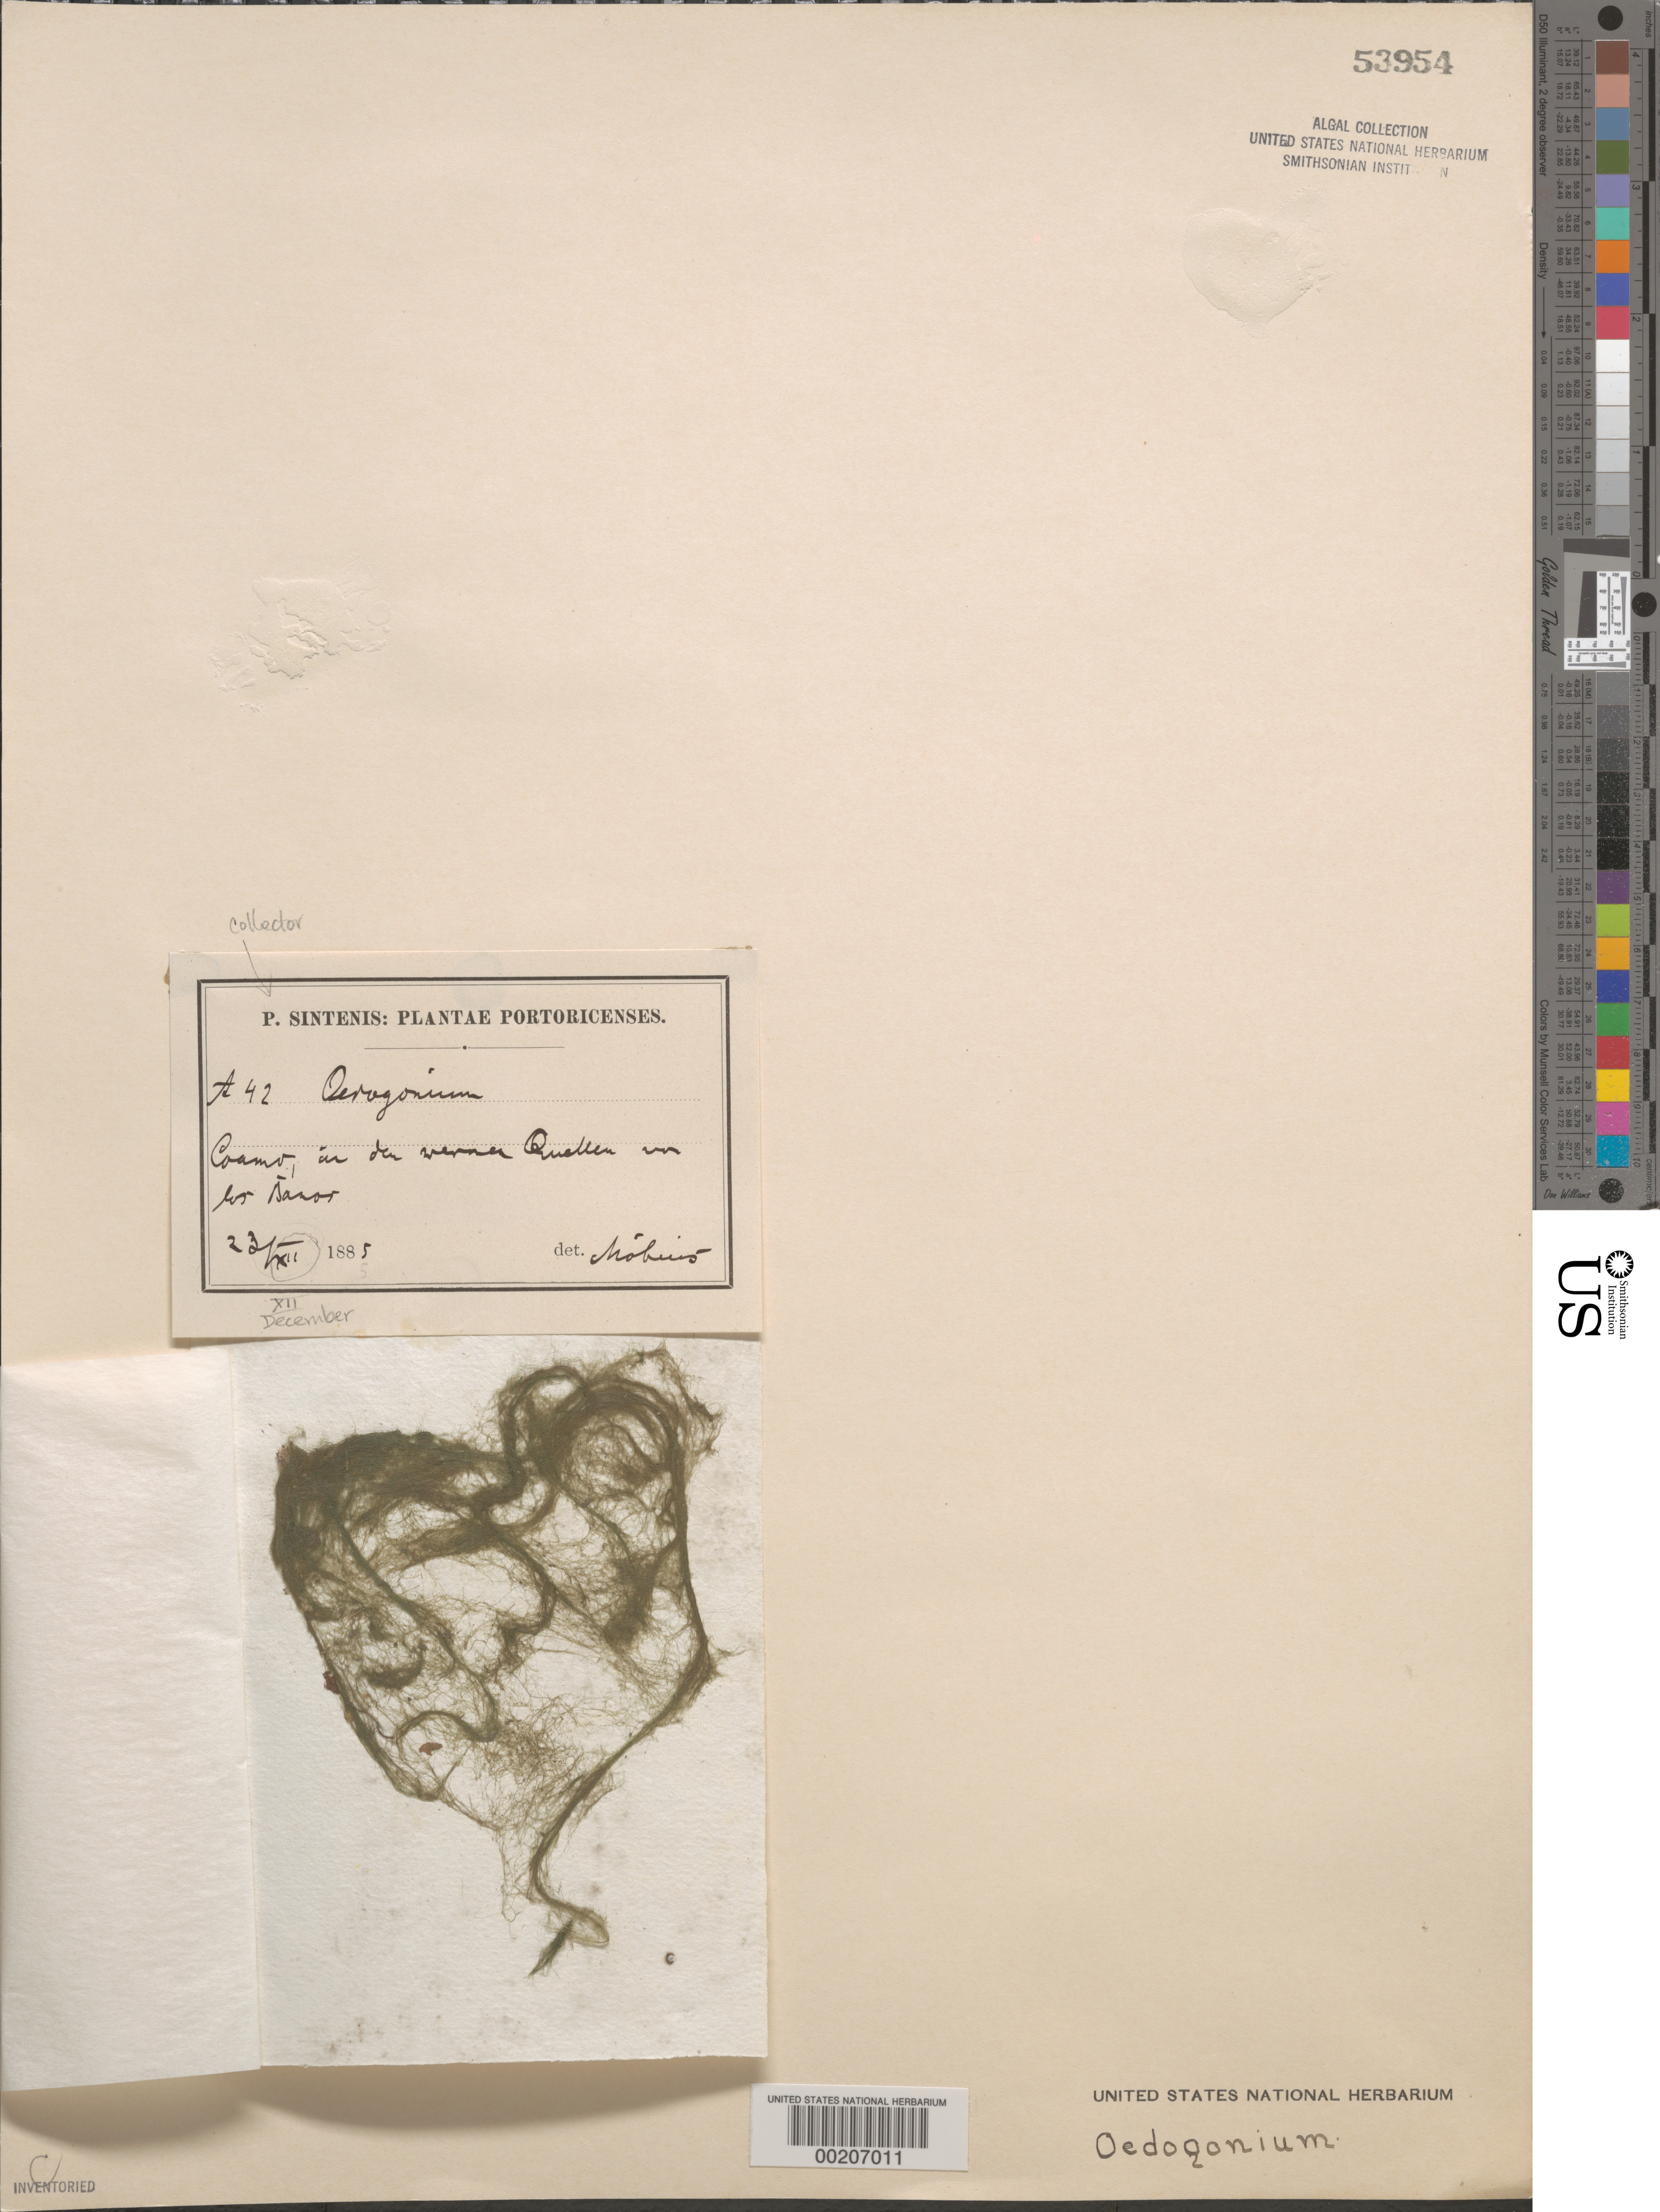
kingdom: Plantae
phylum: Chlorophyta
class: Chlorophyceae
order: Oedogoniales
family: Oedogoniaceae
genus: Oedogonium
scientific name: Oedogonium sp.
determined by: Moebius, M.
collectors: P. Sintenis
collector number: A42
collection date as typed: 23. 12. 1885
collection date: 1885-12-23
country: Puerto Rico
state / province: Coamo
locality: Coamo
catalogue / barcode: US 53954